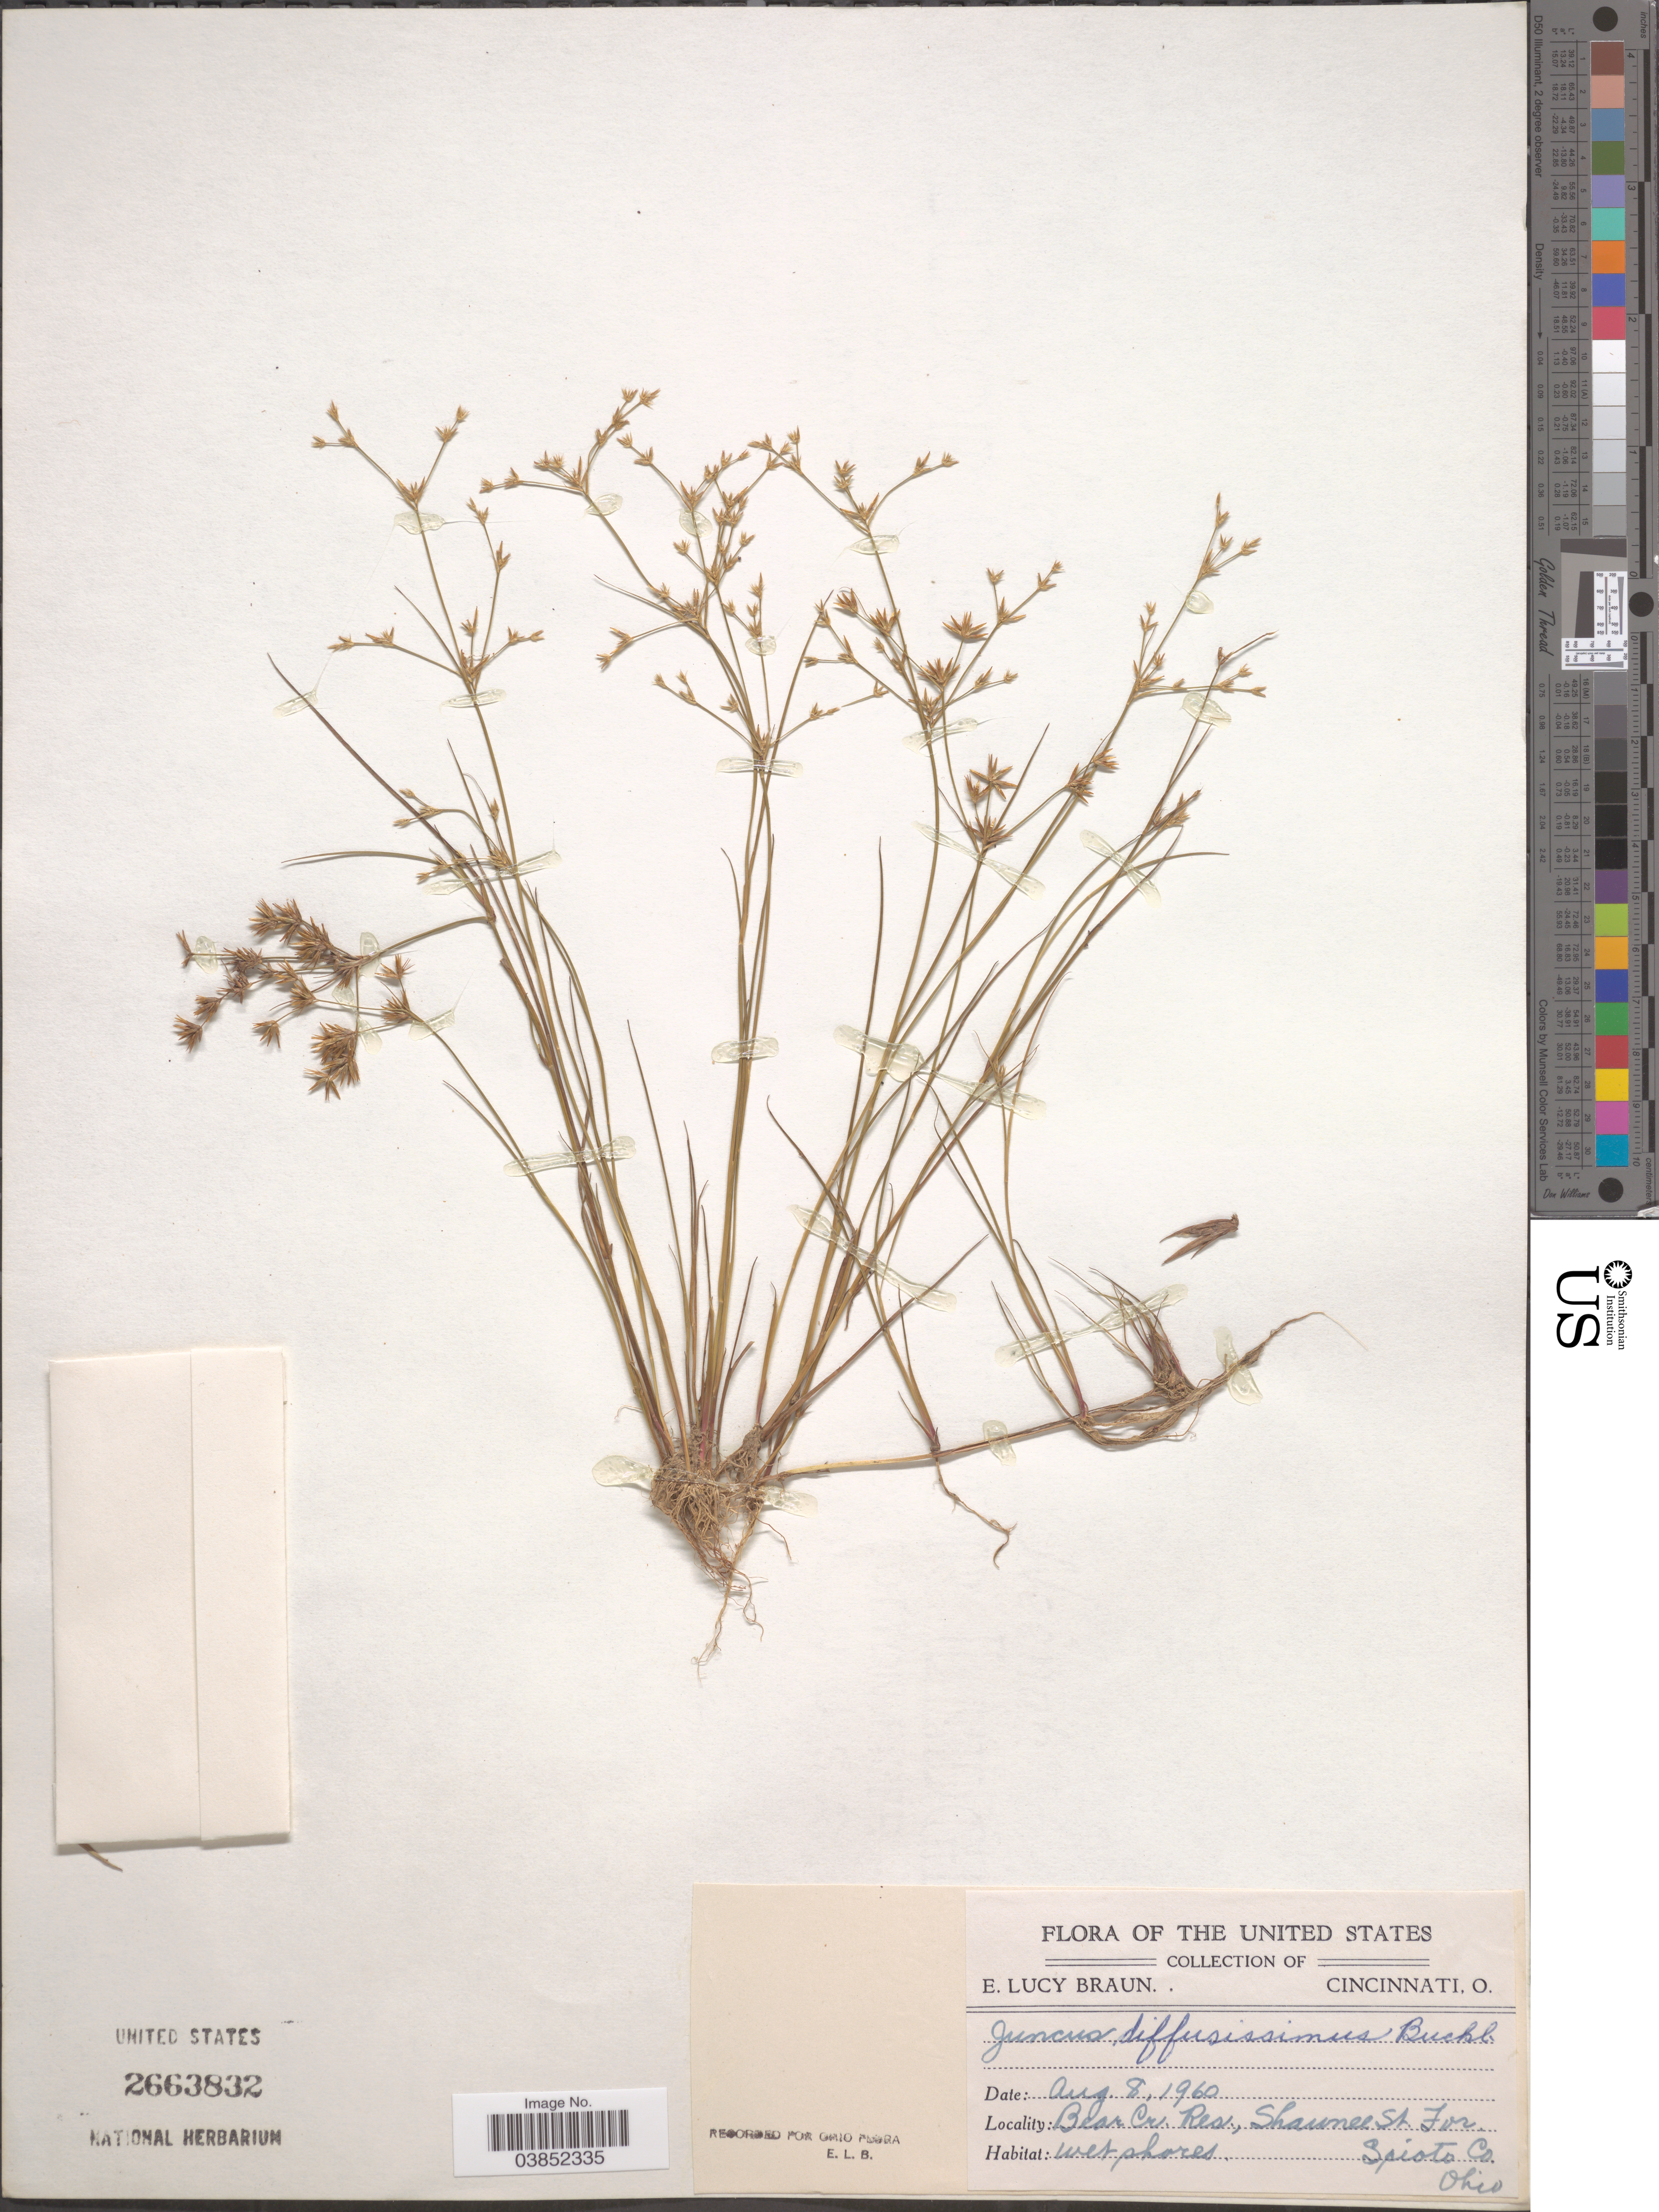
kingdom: Plantae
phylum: Tracheophyta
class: Liliopsida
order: Poales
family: Juncaceae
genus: Juncus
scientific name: Juncus diffusissimus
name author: Buckley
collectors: E. L. Braun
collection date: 1960-08-08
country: United States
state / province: Ohio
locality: Bear Cr. Res., Shaunee St. For. Scioto Co.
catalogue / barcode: US 2663832